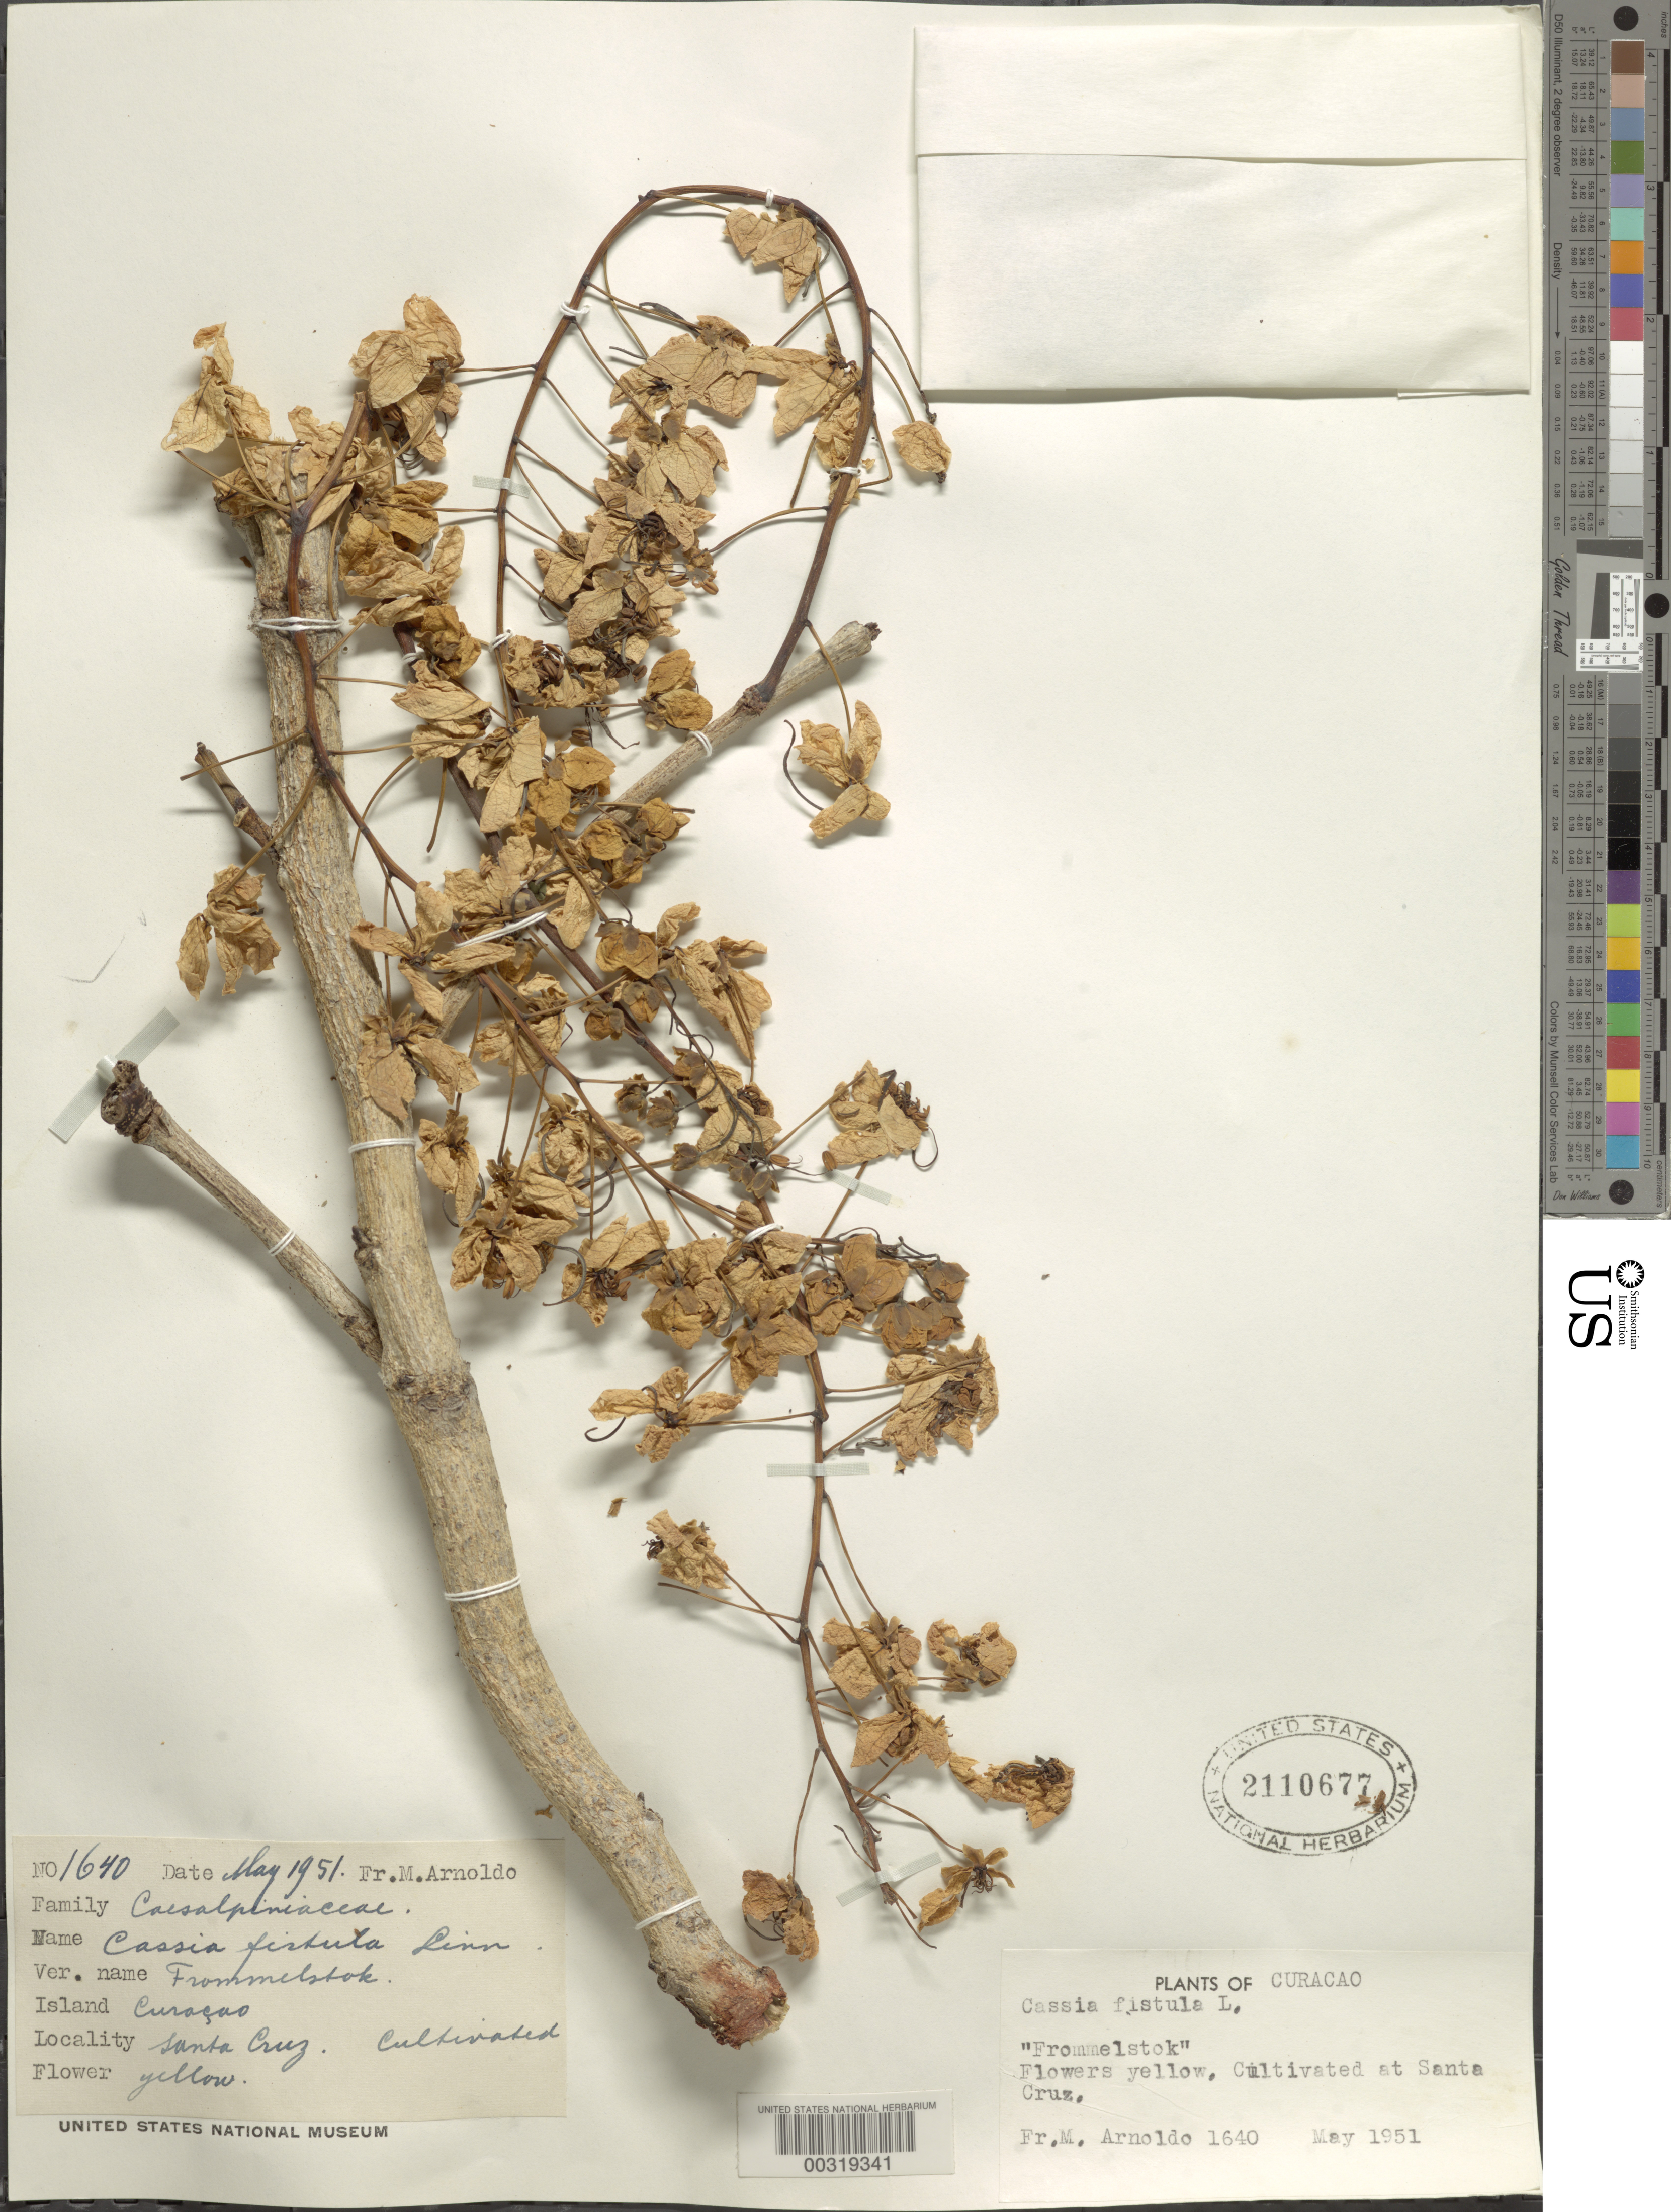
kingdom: Plantae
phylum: Tracheophyta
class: Magnoliopsida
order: Fabales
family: Fabaceae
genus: Cassia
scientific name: Cassia fistula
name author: L.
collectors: M. Arnold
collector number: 1640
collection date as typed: May 1951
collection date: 1951-05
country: Curaçao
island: Curaçao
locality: Santa cruz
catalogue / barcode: US 2110677